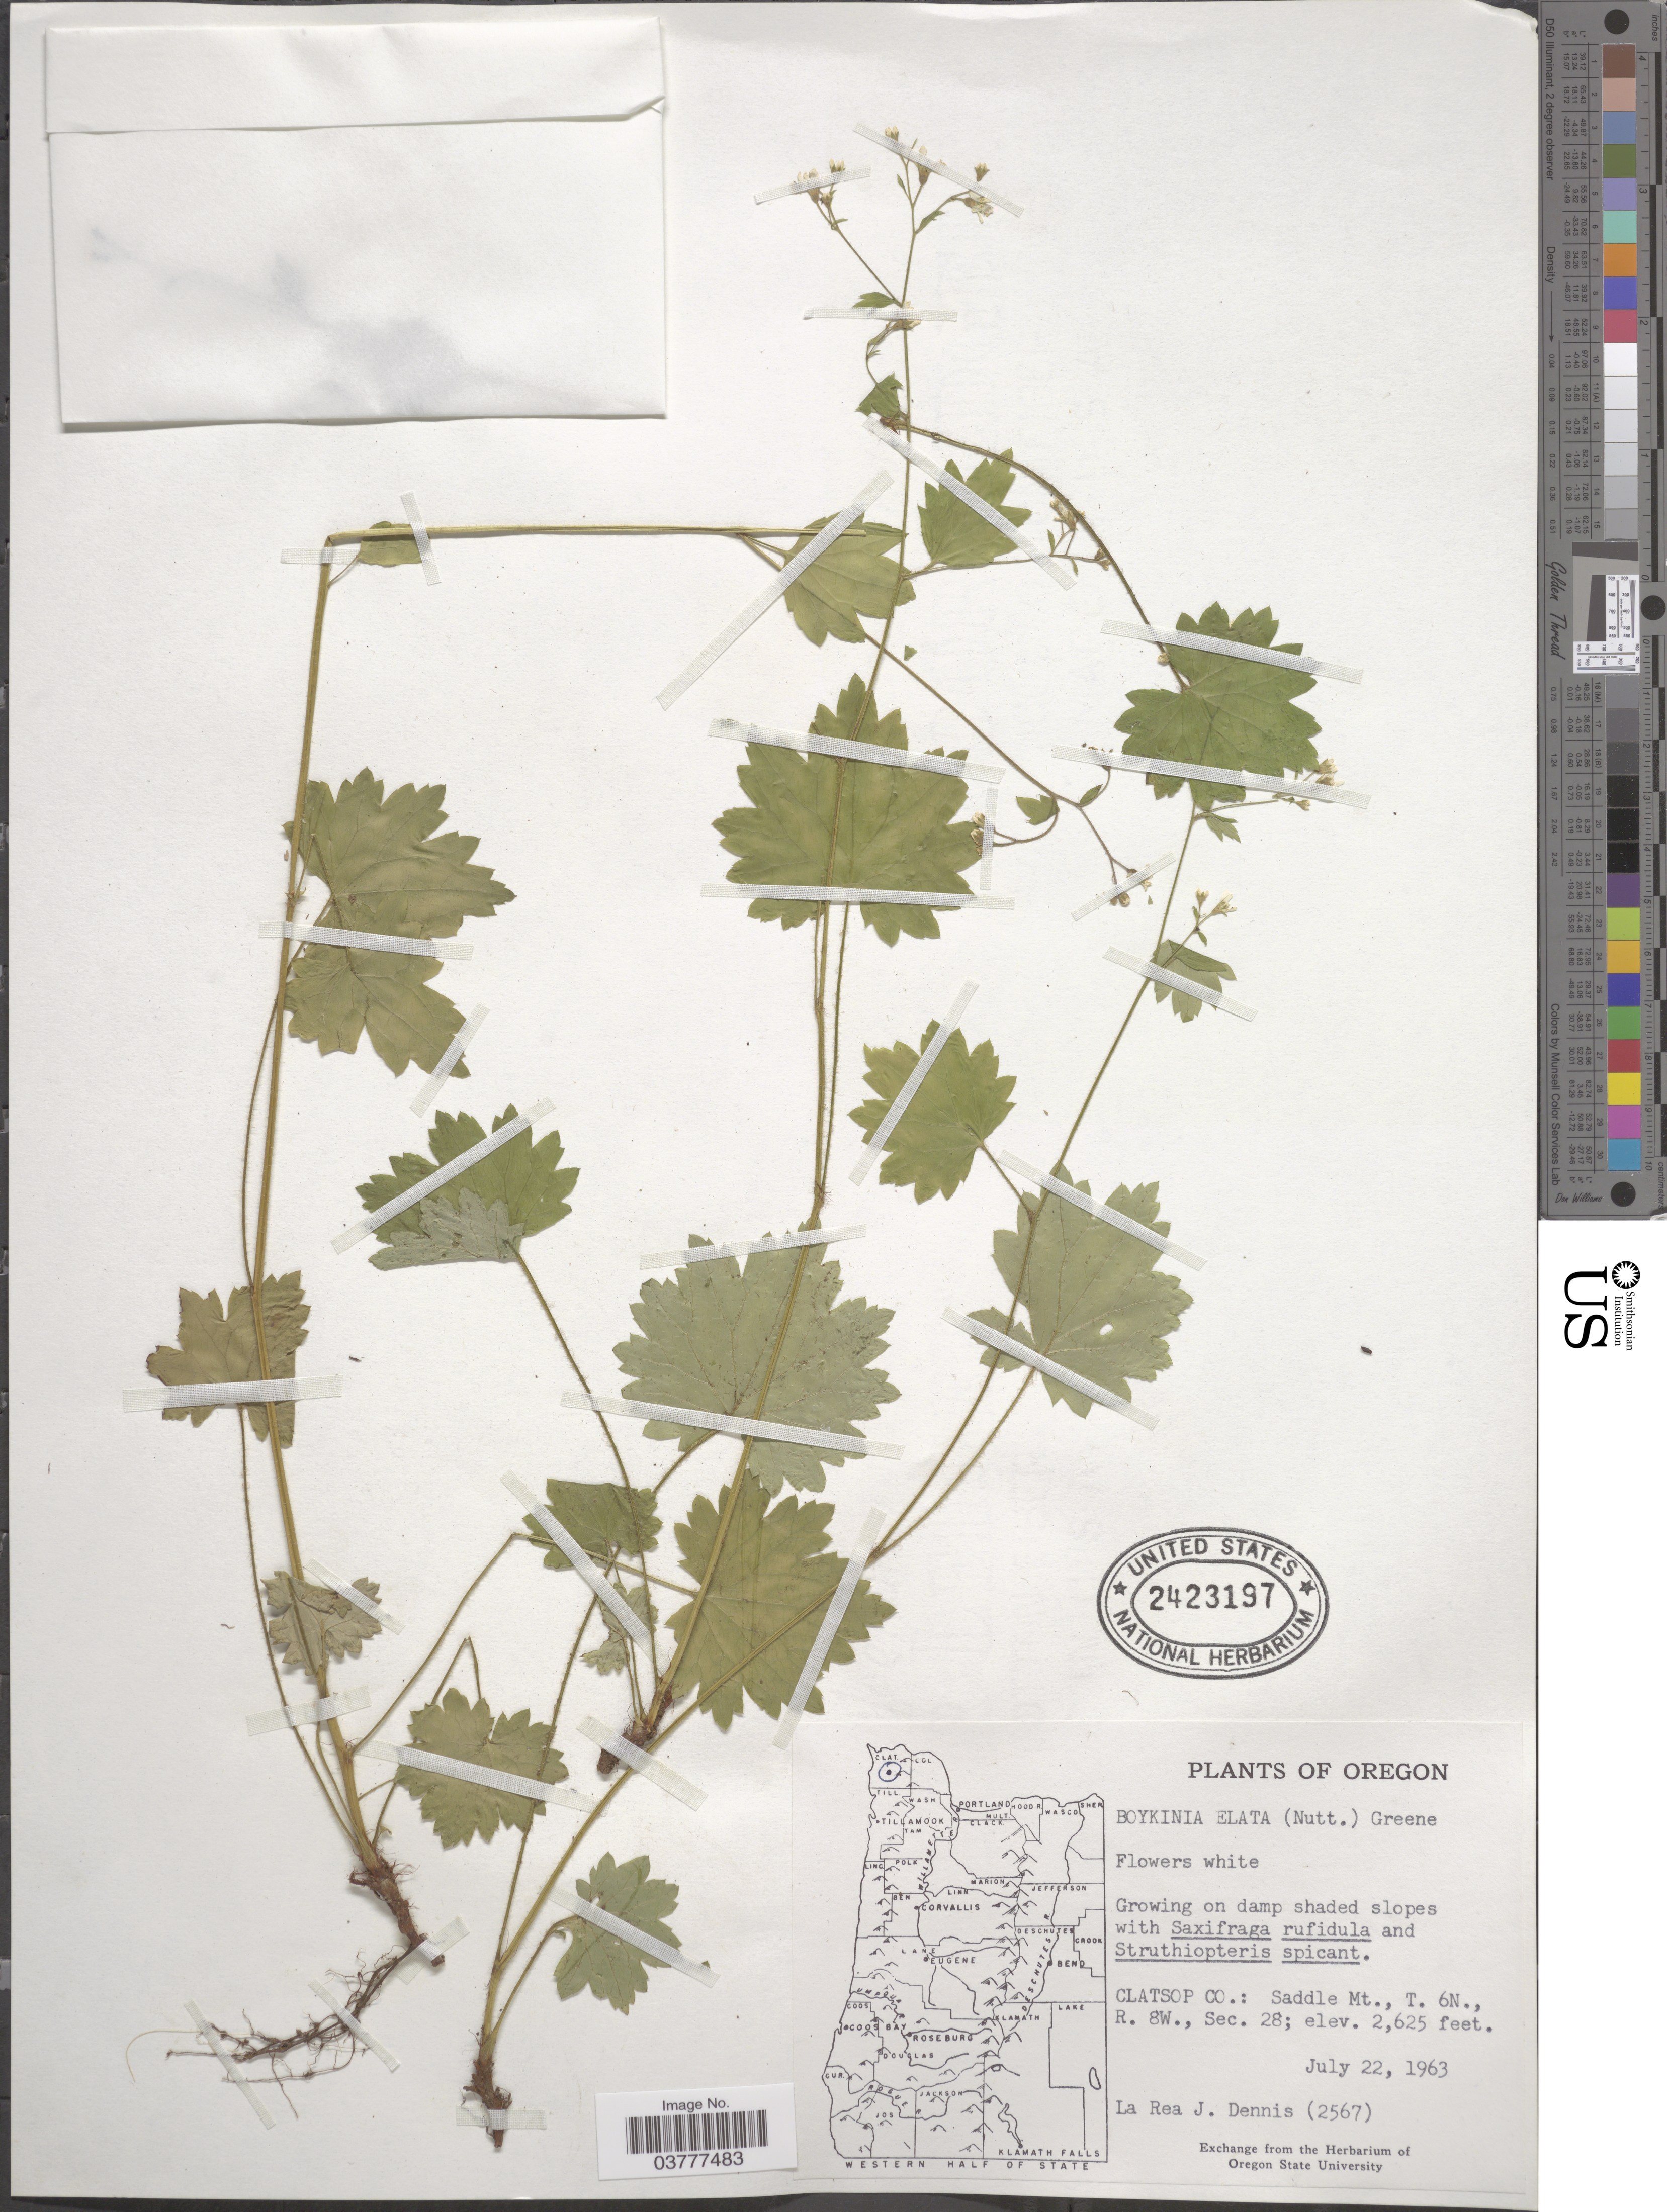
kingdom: Plantae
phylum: Tracheophyta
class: Magnoliopsida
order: Saxifragales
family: Saxifragaceae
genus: Boykinia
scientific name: Boykinia elata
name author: Greene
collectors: L. Dennis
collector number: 2567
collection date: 1963-07-22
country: United States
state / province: Oregon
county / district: Clatsop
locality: Clatsop Co.: Saddle Mt., T. 6N., R. 8W., Sec. 28.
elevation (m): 800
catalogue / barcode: US 2423197